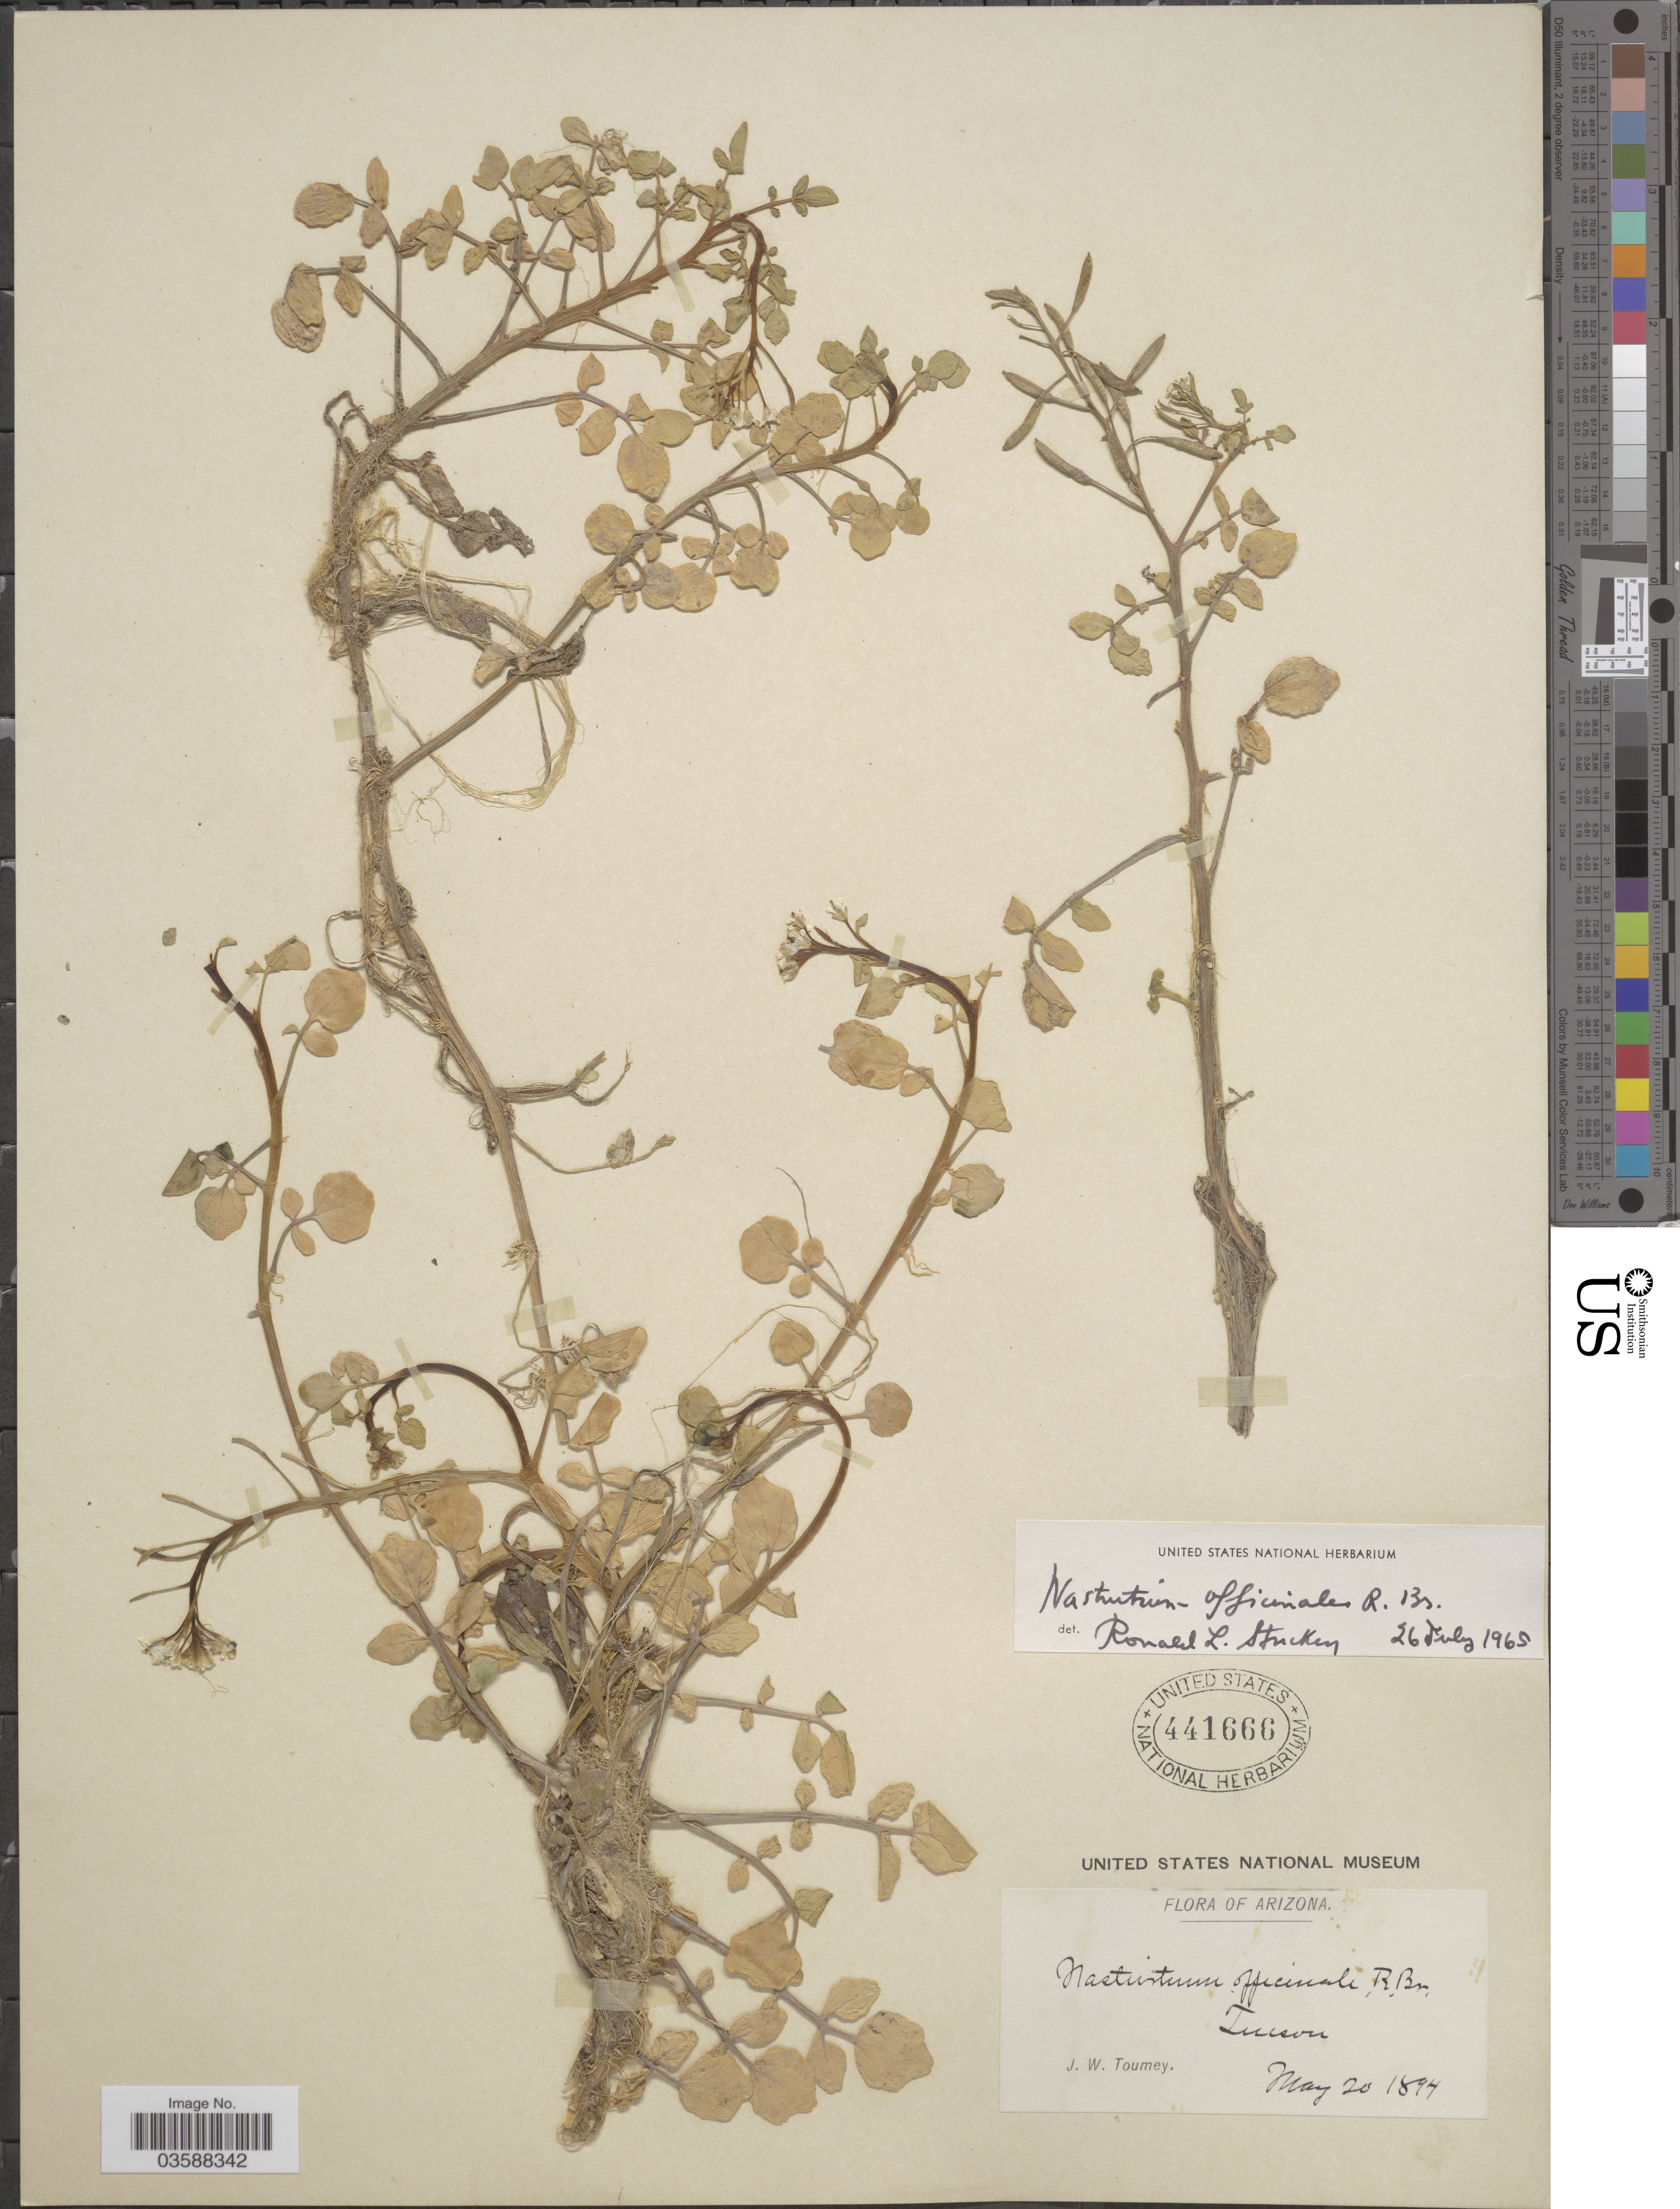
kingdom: Plantae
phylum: Tracheophyta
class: Magnoliopsida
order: Brassicales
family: Brassicaceae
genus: Nasturtium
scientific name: Nasturtium officinale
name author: R. Br.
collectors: J. W. Toumey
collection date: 1894-05-20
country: United States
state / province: Arizona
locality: Tucson.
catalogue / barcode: US 441666